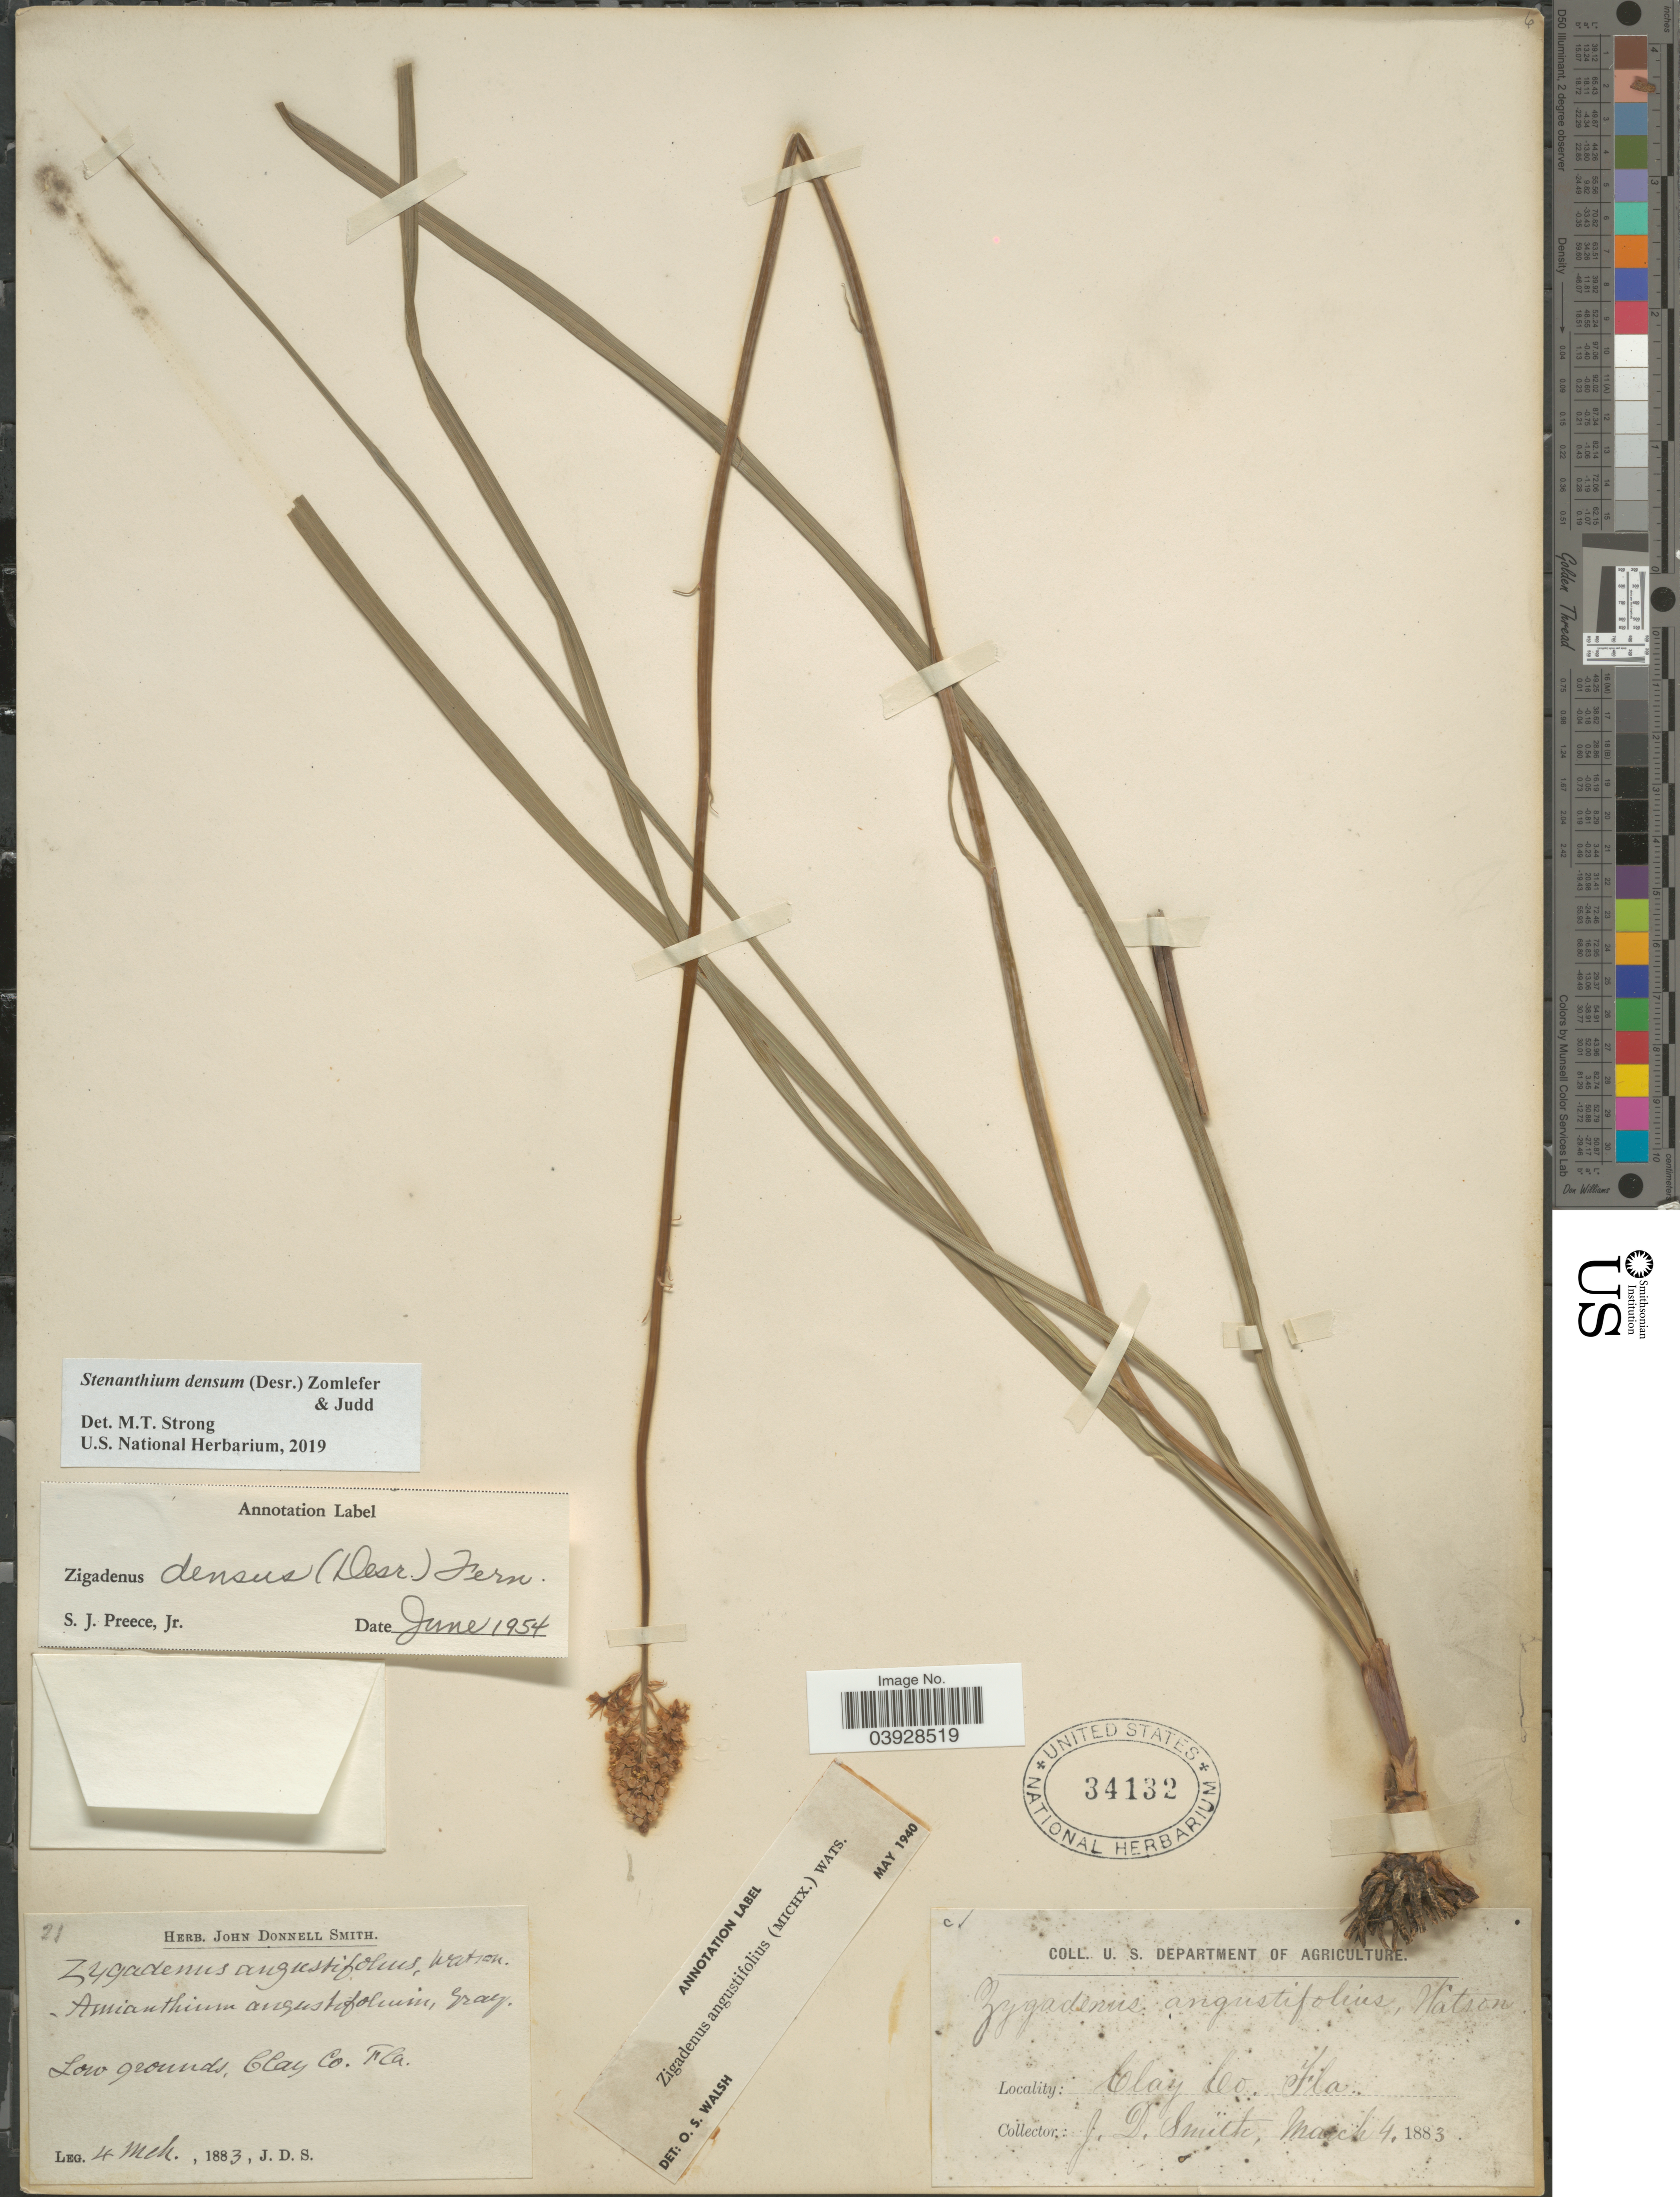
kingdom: Plantae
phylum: Tracheophyta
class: Liliopsida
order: Liliales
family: Melanthiaceae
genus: Stenanthium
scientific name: Stenanthium densum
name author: (Desr.) Zomlefer & Judd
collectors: J. Donnell Smith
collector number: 21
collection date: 1883-03-04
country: United States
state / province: Florida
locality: Clay Co.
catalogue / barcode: US 34132